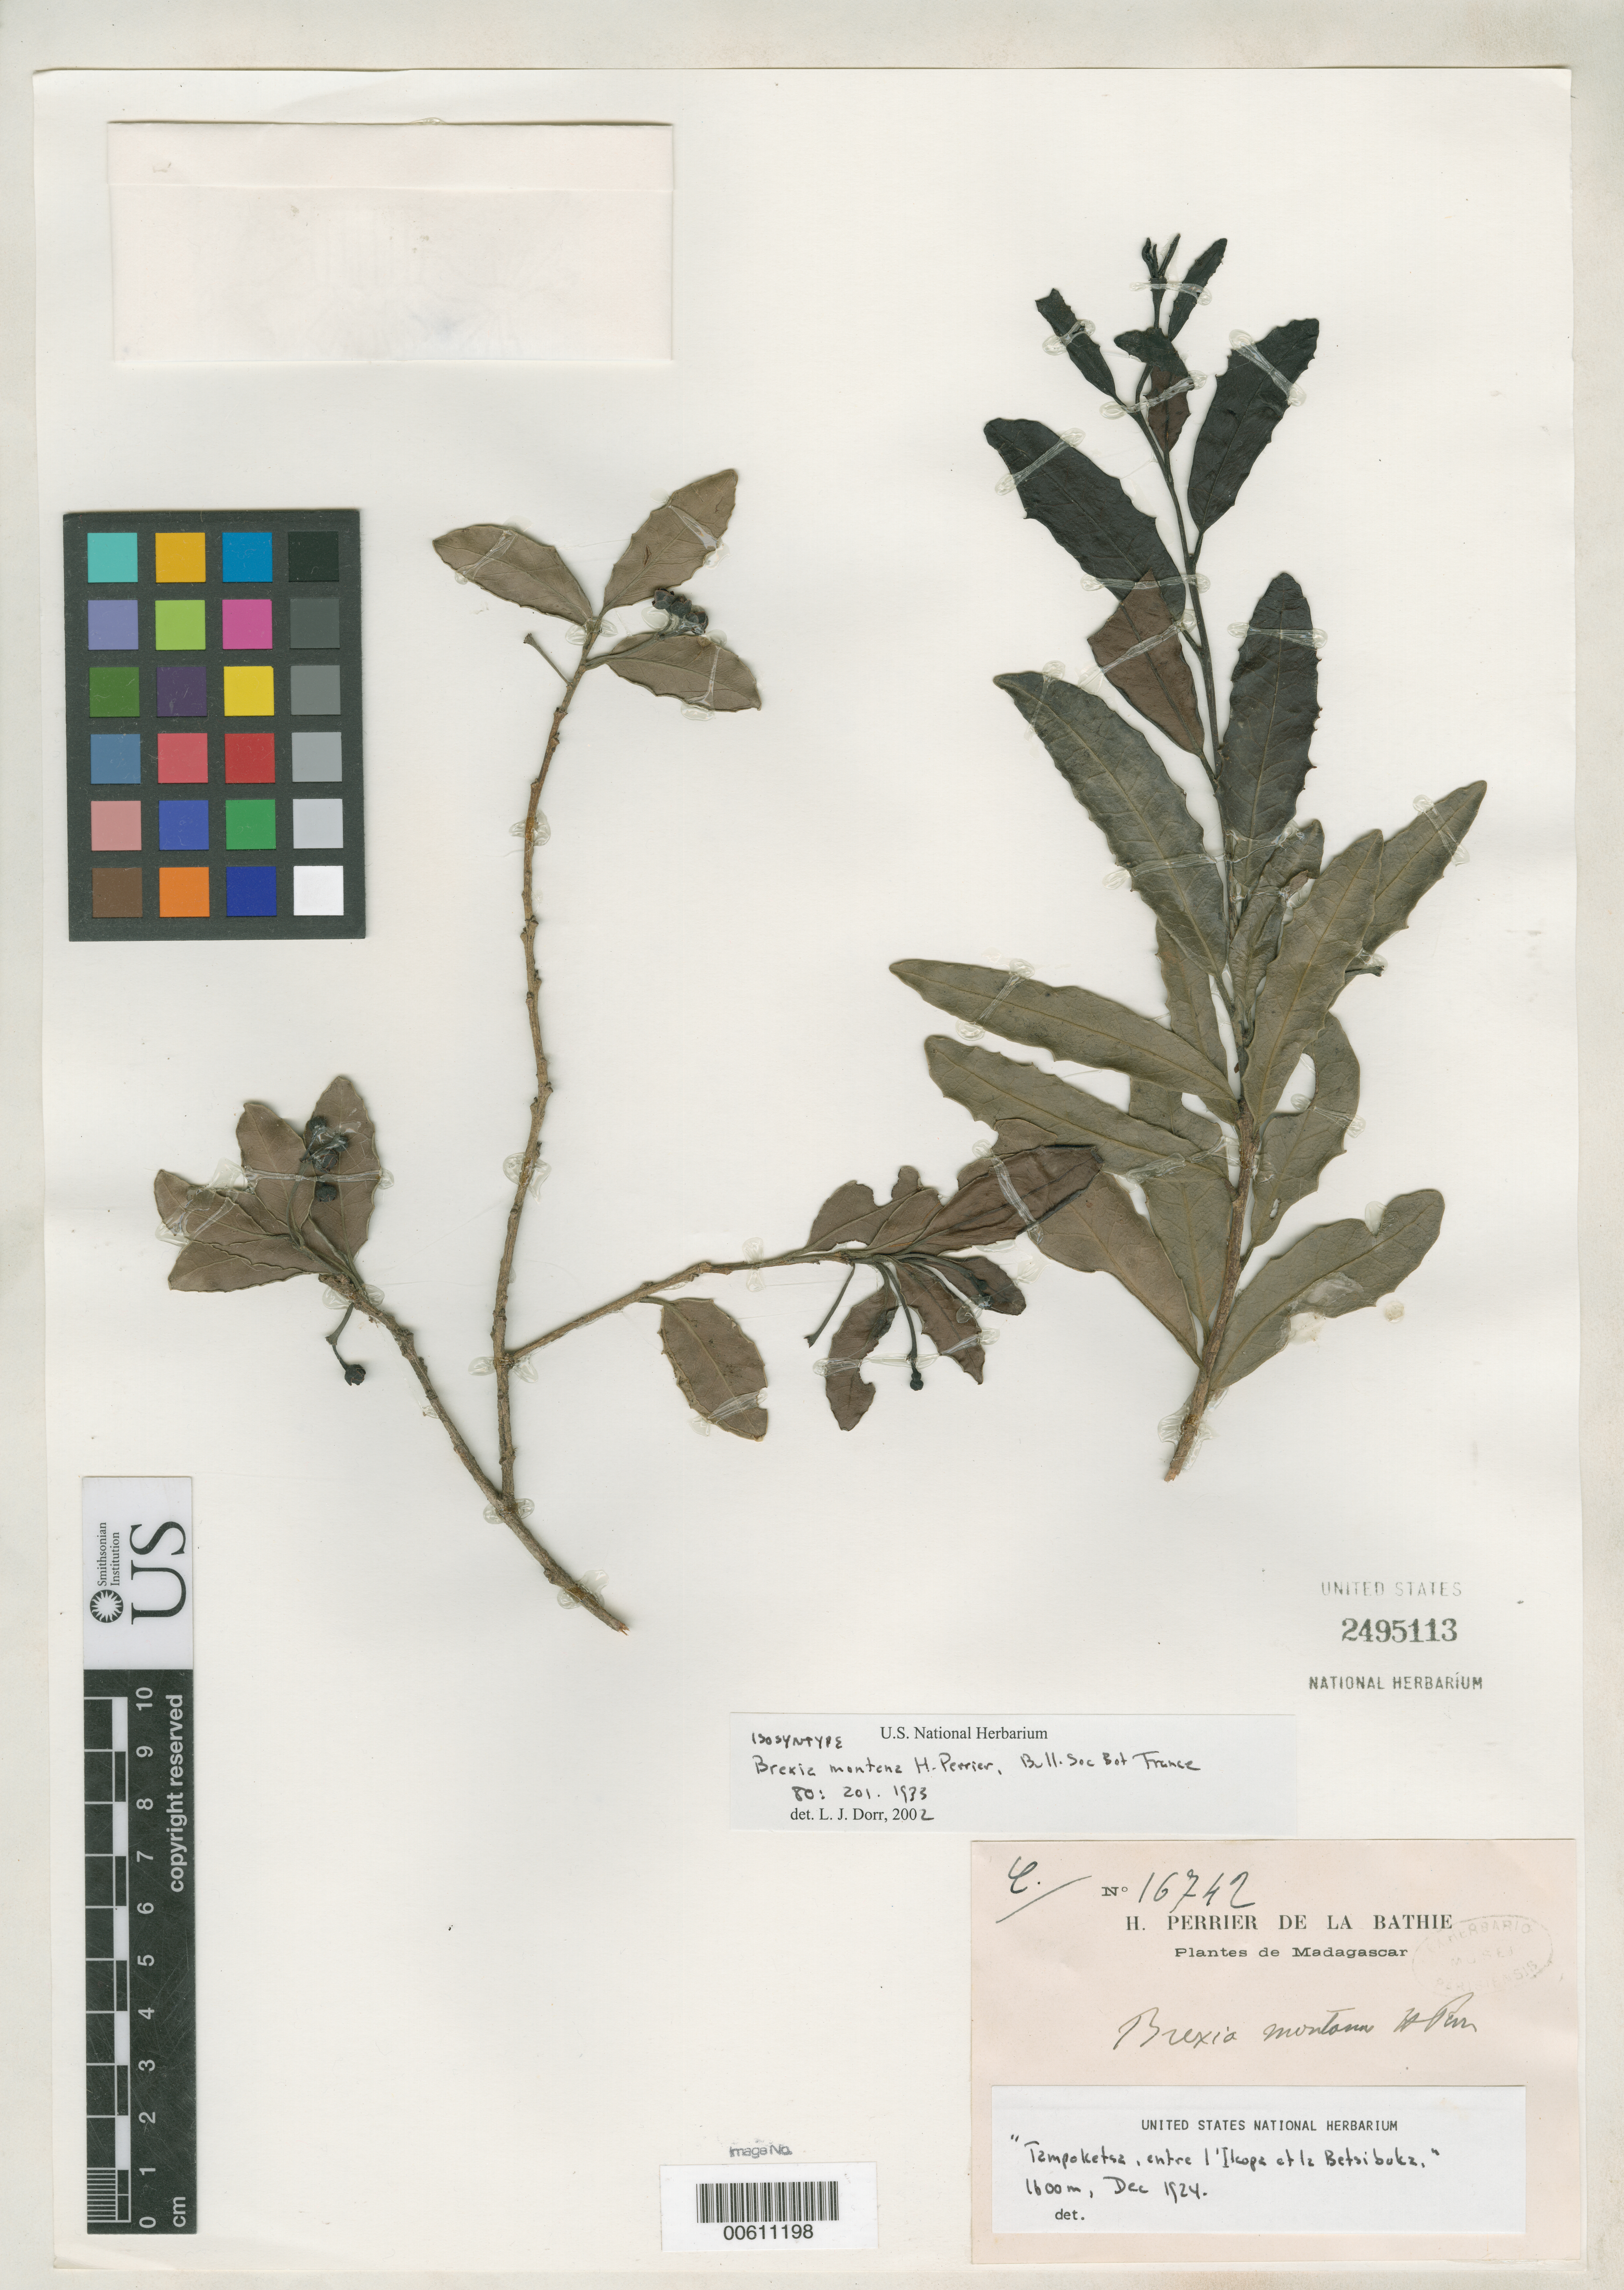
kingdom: Plantae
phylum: Tracheophyta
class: Magnoliopsida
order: Celastrales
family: Celastraceae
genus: Brexia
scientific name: Brexia montana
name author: H. Perrier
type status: Isosyntype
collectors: H. Perrier de la Bâthie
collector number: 16742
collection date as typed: Dec 1924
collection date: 1924-12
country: Madagascar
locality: Tampoketsa, entre l'Ilcopa et la Betsibuka.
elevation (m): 1600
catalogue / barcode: US 2495113